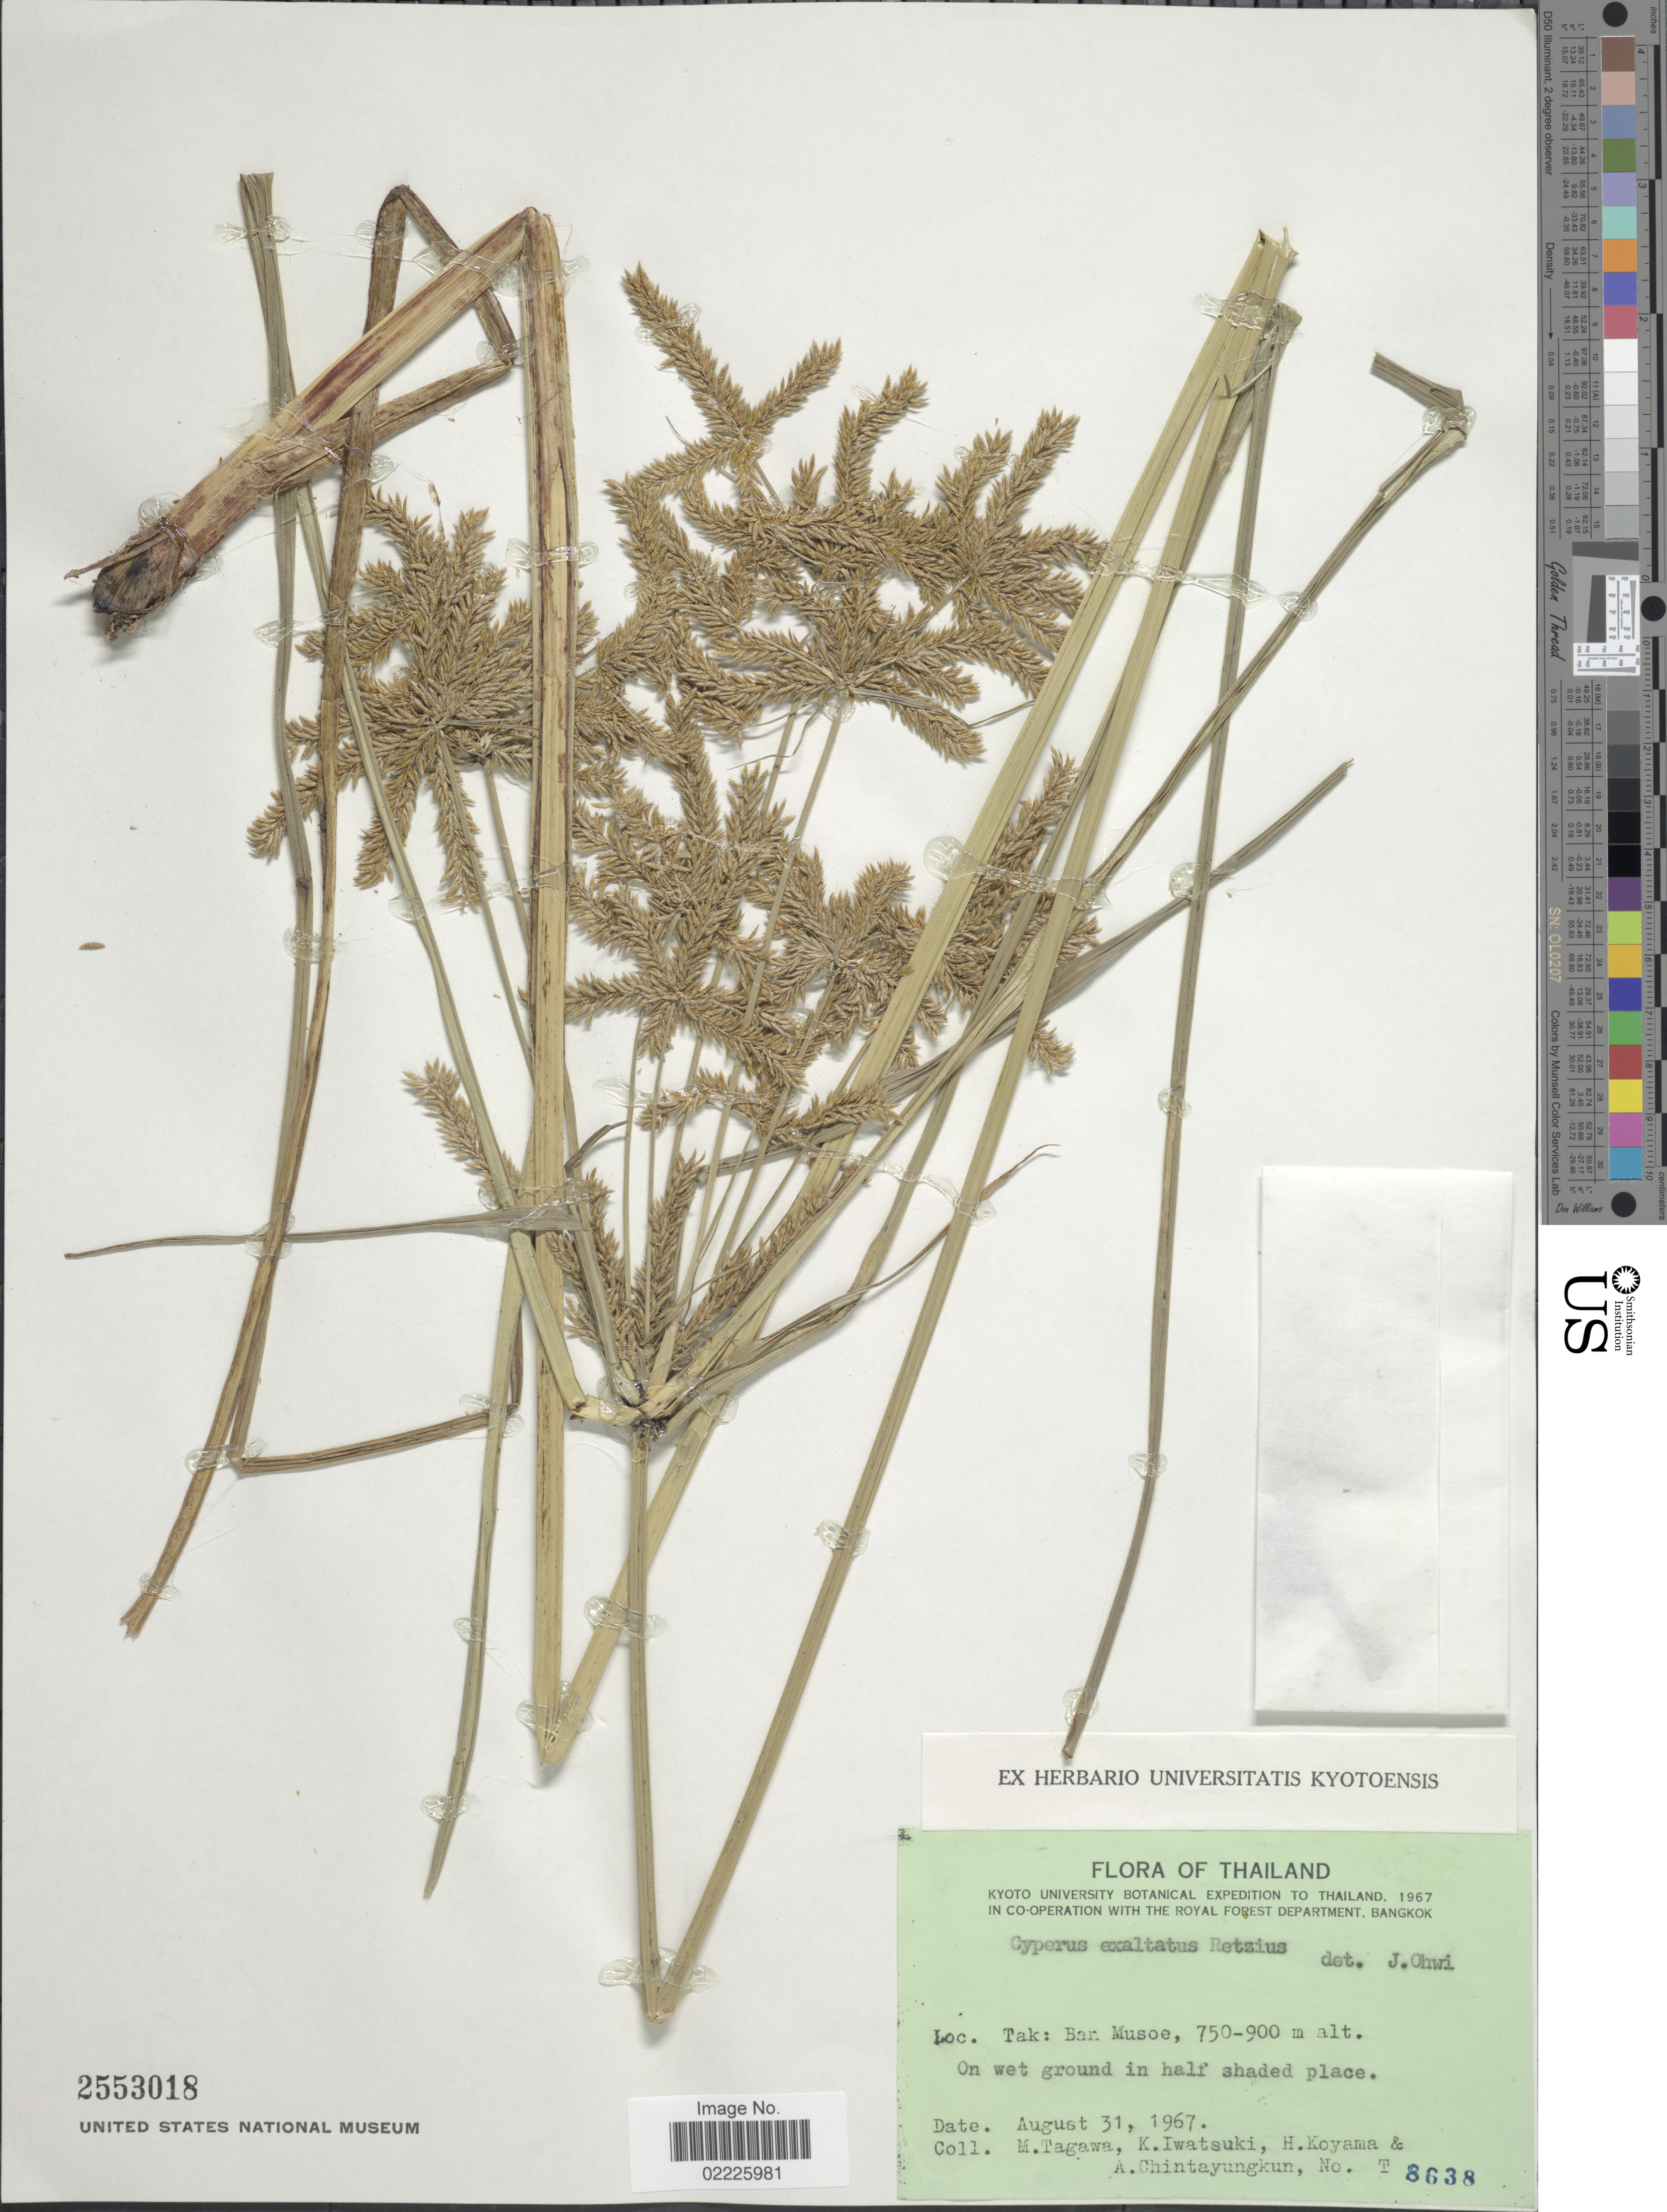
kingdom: Plantae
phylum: Tracheophyta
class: Liliopsida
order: Poales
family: Cyperaceae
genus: Cyperus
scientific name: Cyperus exaltatus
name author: Retz.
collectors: M. Tagawa, K. Iwatsuki, H. Koyama & A. Chintayungkun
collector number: T 8638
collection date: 1967-08-31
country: Thailand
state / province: Tak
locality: Bar. Musoe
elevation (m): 750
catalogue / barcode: US 2553018